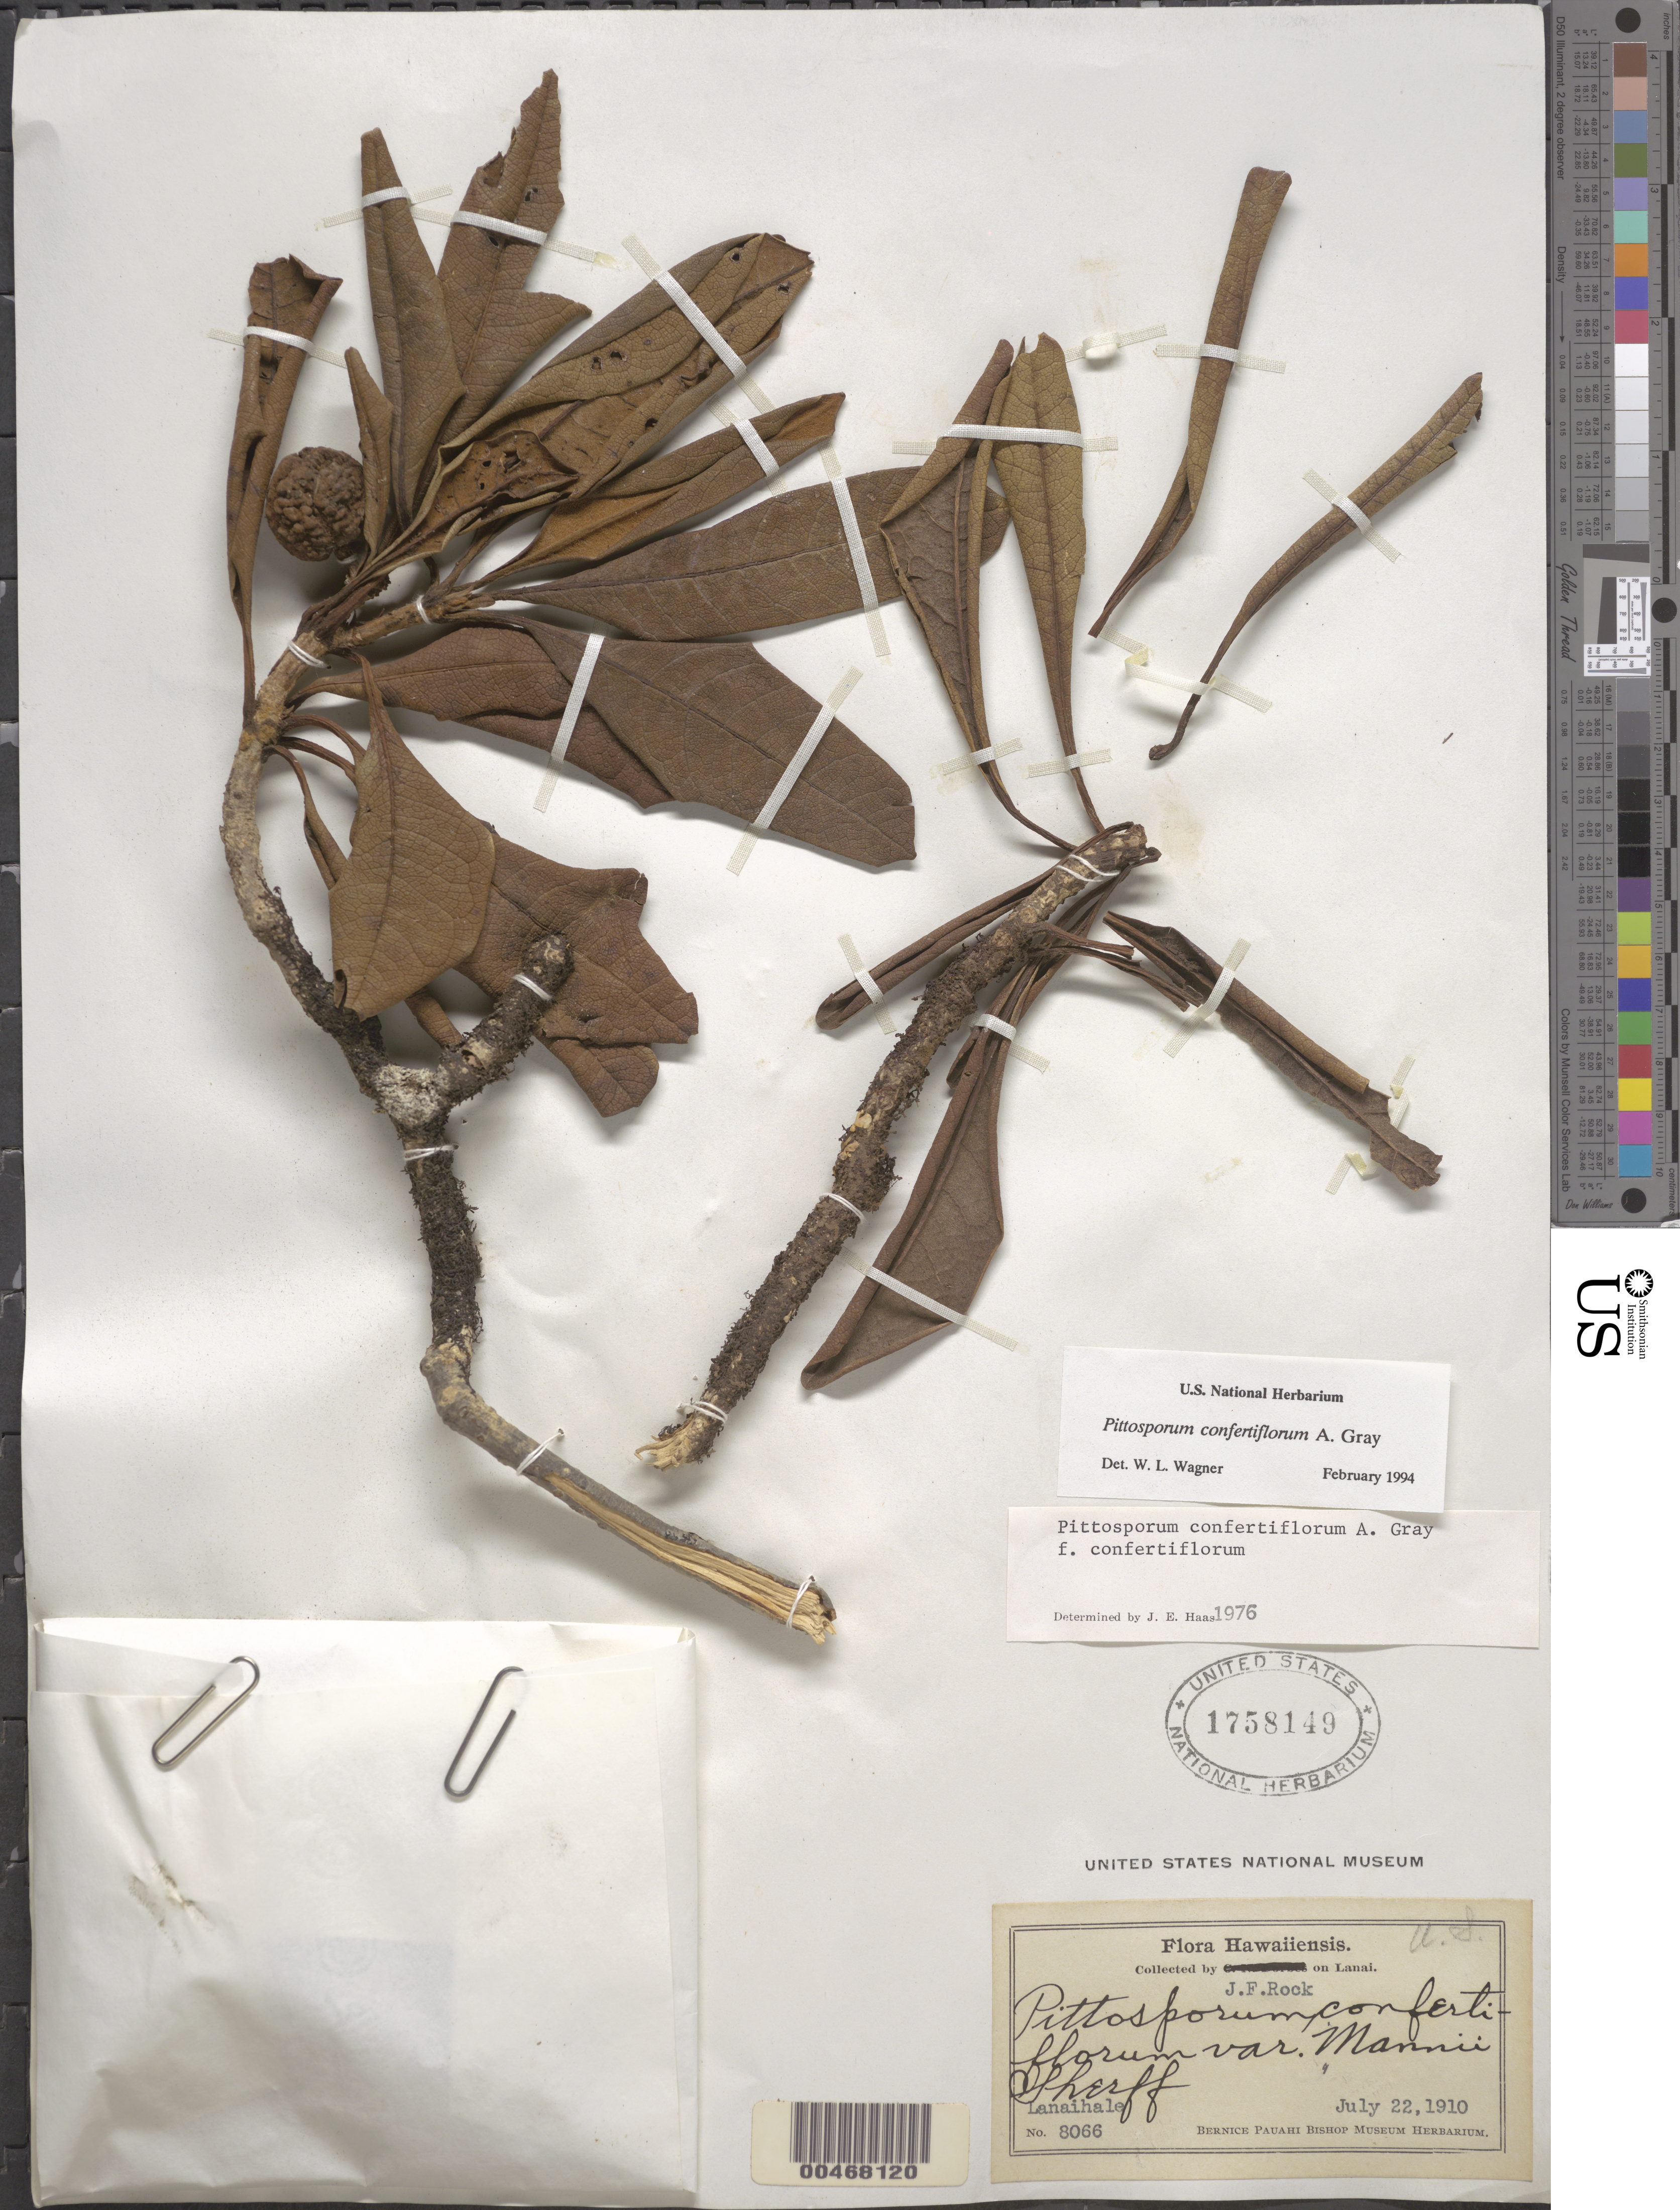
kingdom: Plantae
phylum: Tracheophyta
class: Magnoliopsida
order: Apiales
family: Pittosporaceae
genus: Pittosporum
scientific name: Pittosporum confertiflorum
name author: A. Gray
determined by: Wagner, W. L., (BOT), Smithsonian Institution - National Museum of Natural History (UNITED STATES)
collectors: J. F. Rock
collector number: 8066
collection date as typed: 22 Jul 1910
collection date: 1910-07-22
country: United States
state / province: Hawaii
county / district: Maui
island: Lana'i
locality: Lanaihale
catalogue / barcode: US 1758149